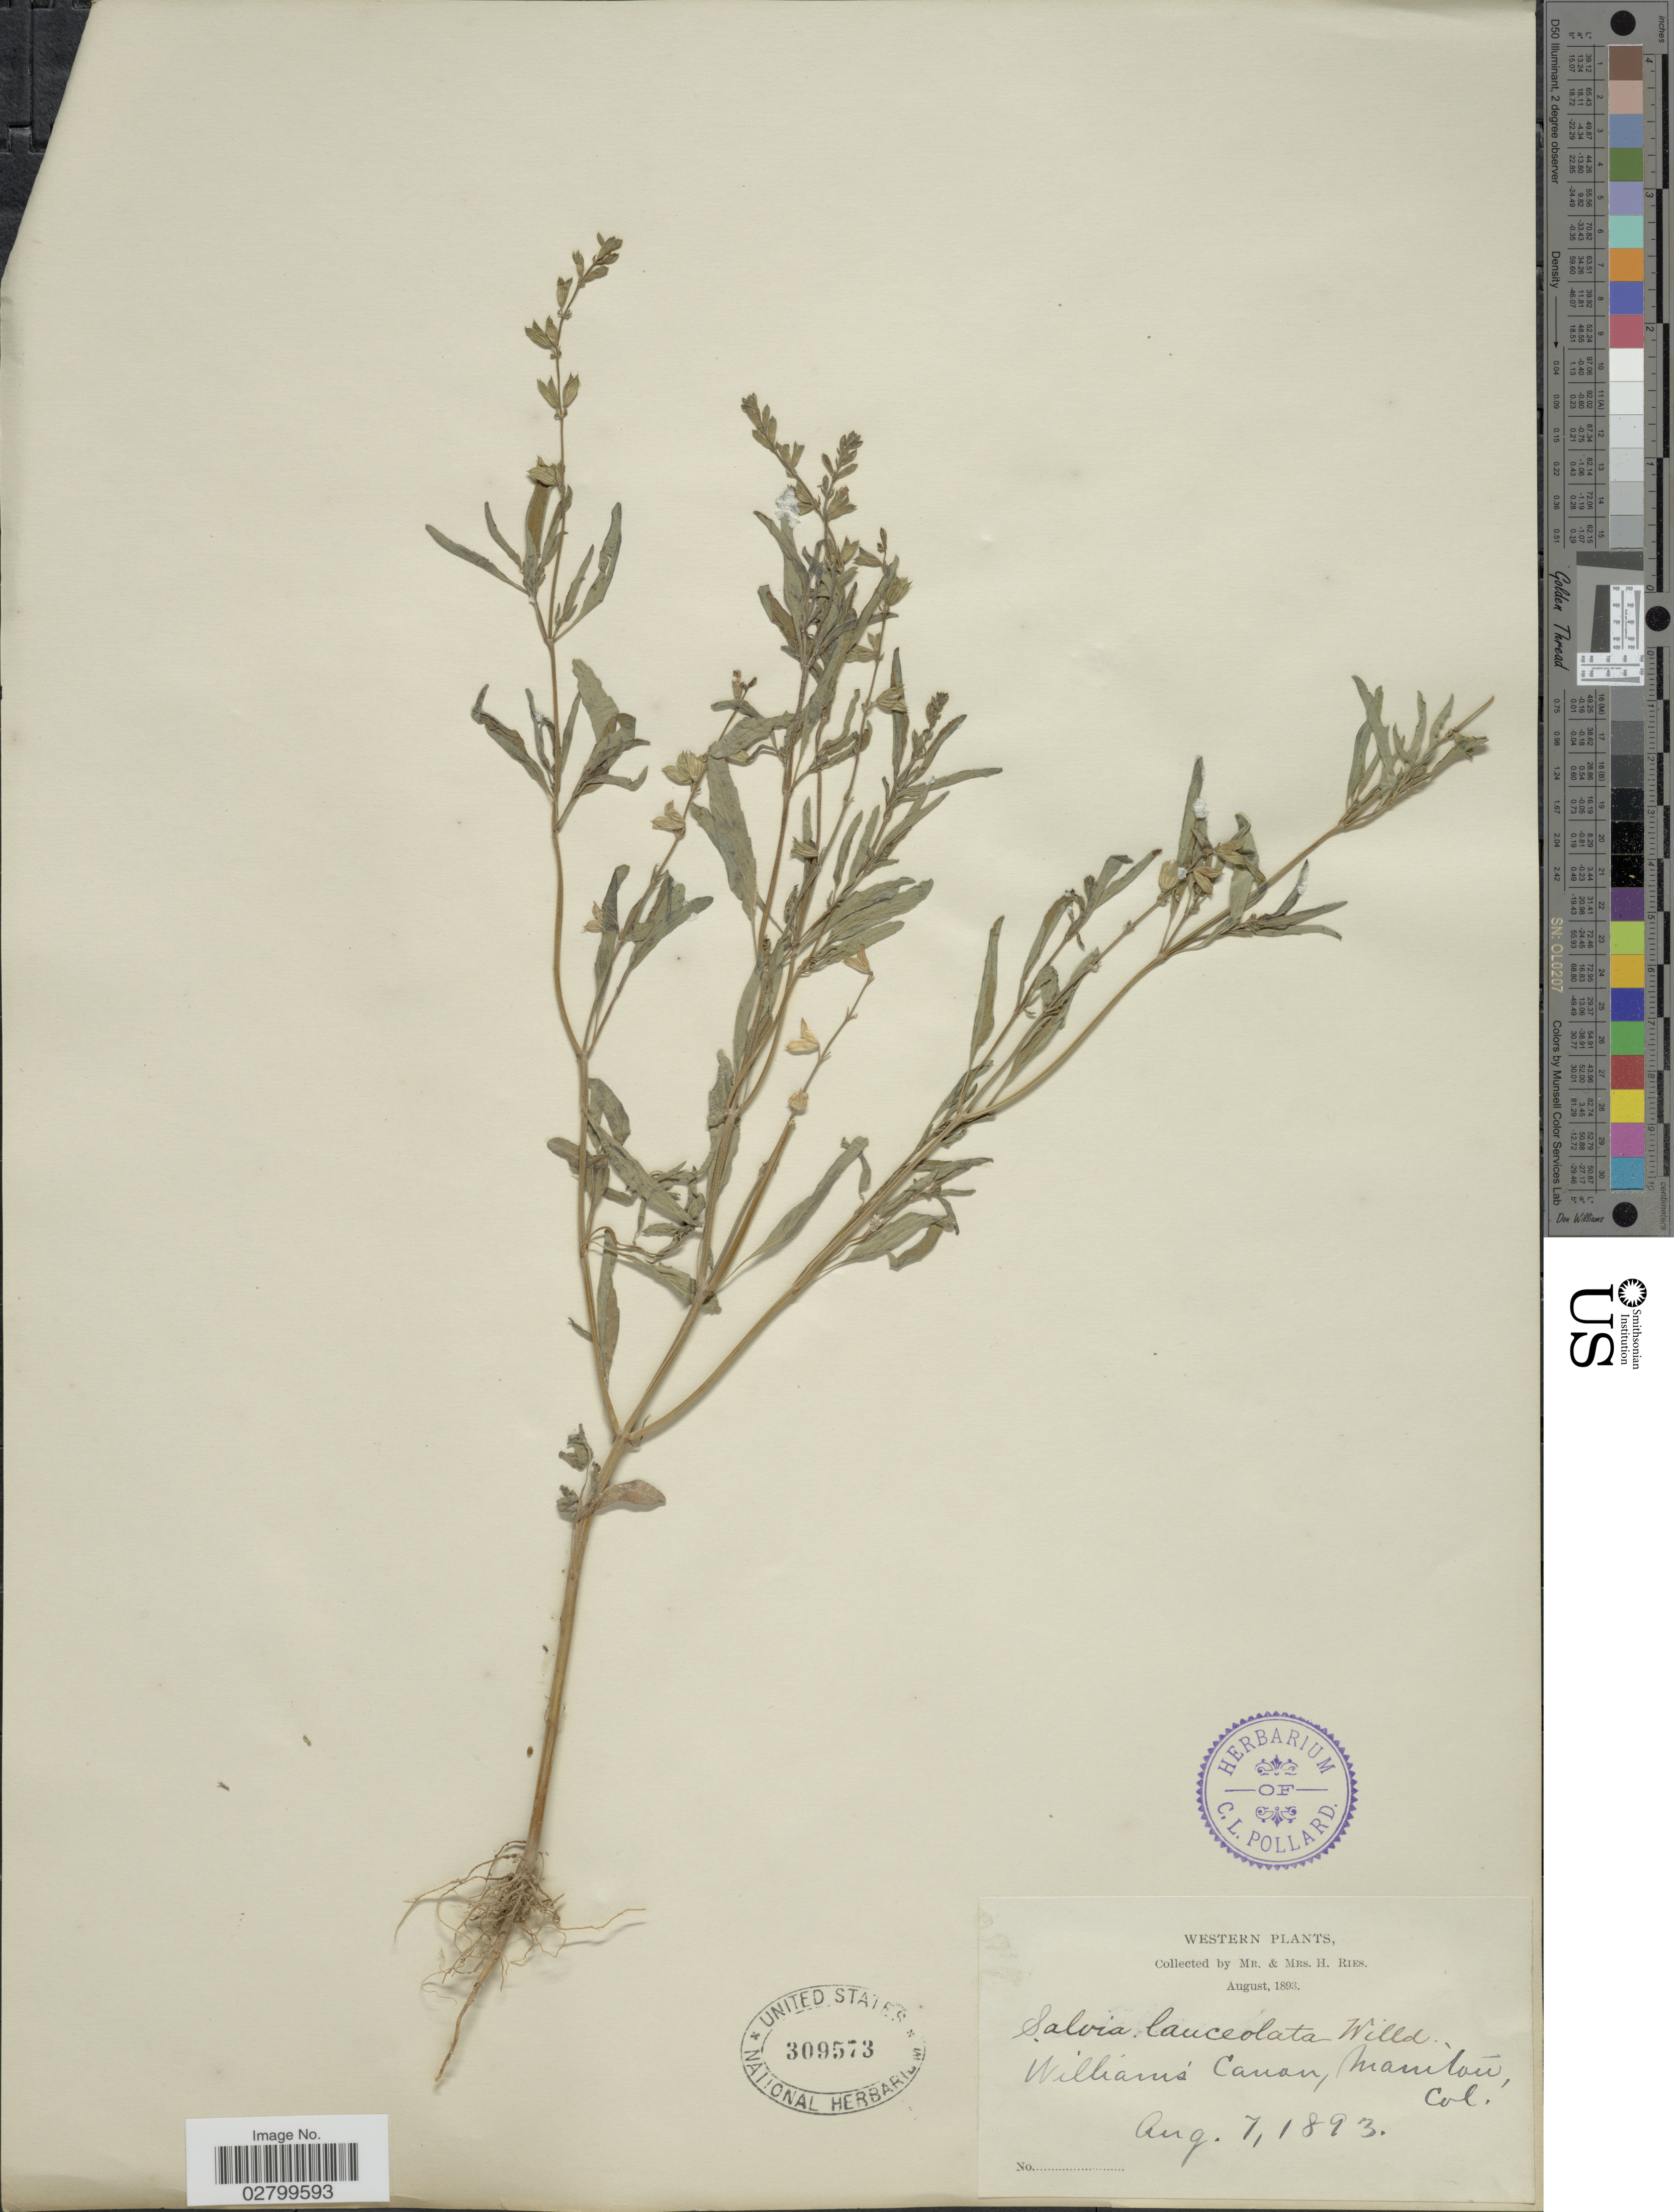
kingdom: Plantae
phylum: Tracheophyta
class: Magnoliopsida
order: Lamiales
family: Lamiaceae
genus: Salvia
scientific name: Salvia lanceolata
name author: Brouss.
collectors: H. Ries & H. Ries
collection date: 1893-08-07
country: United States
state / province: Colorado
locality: Western. William's Canon, Maniton, Col.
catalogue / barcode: US 309573